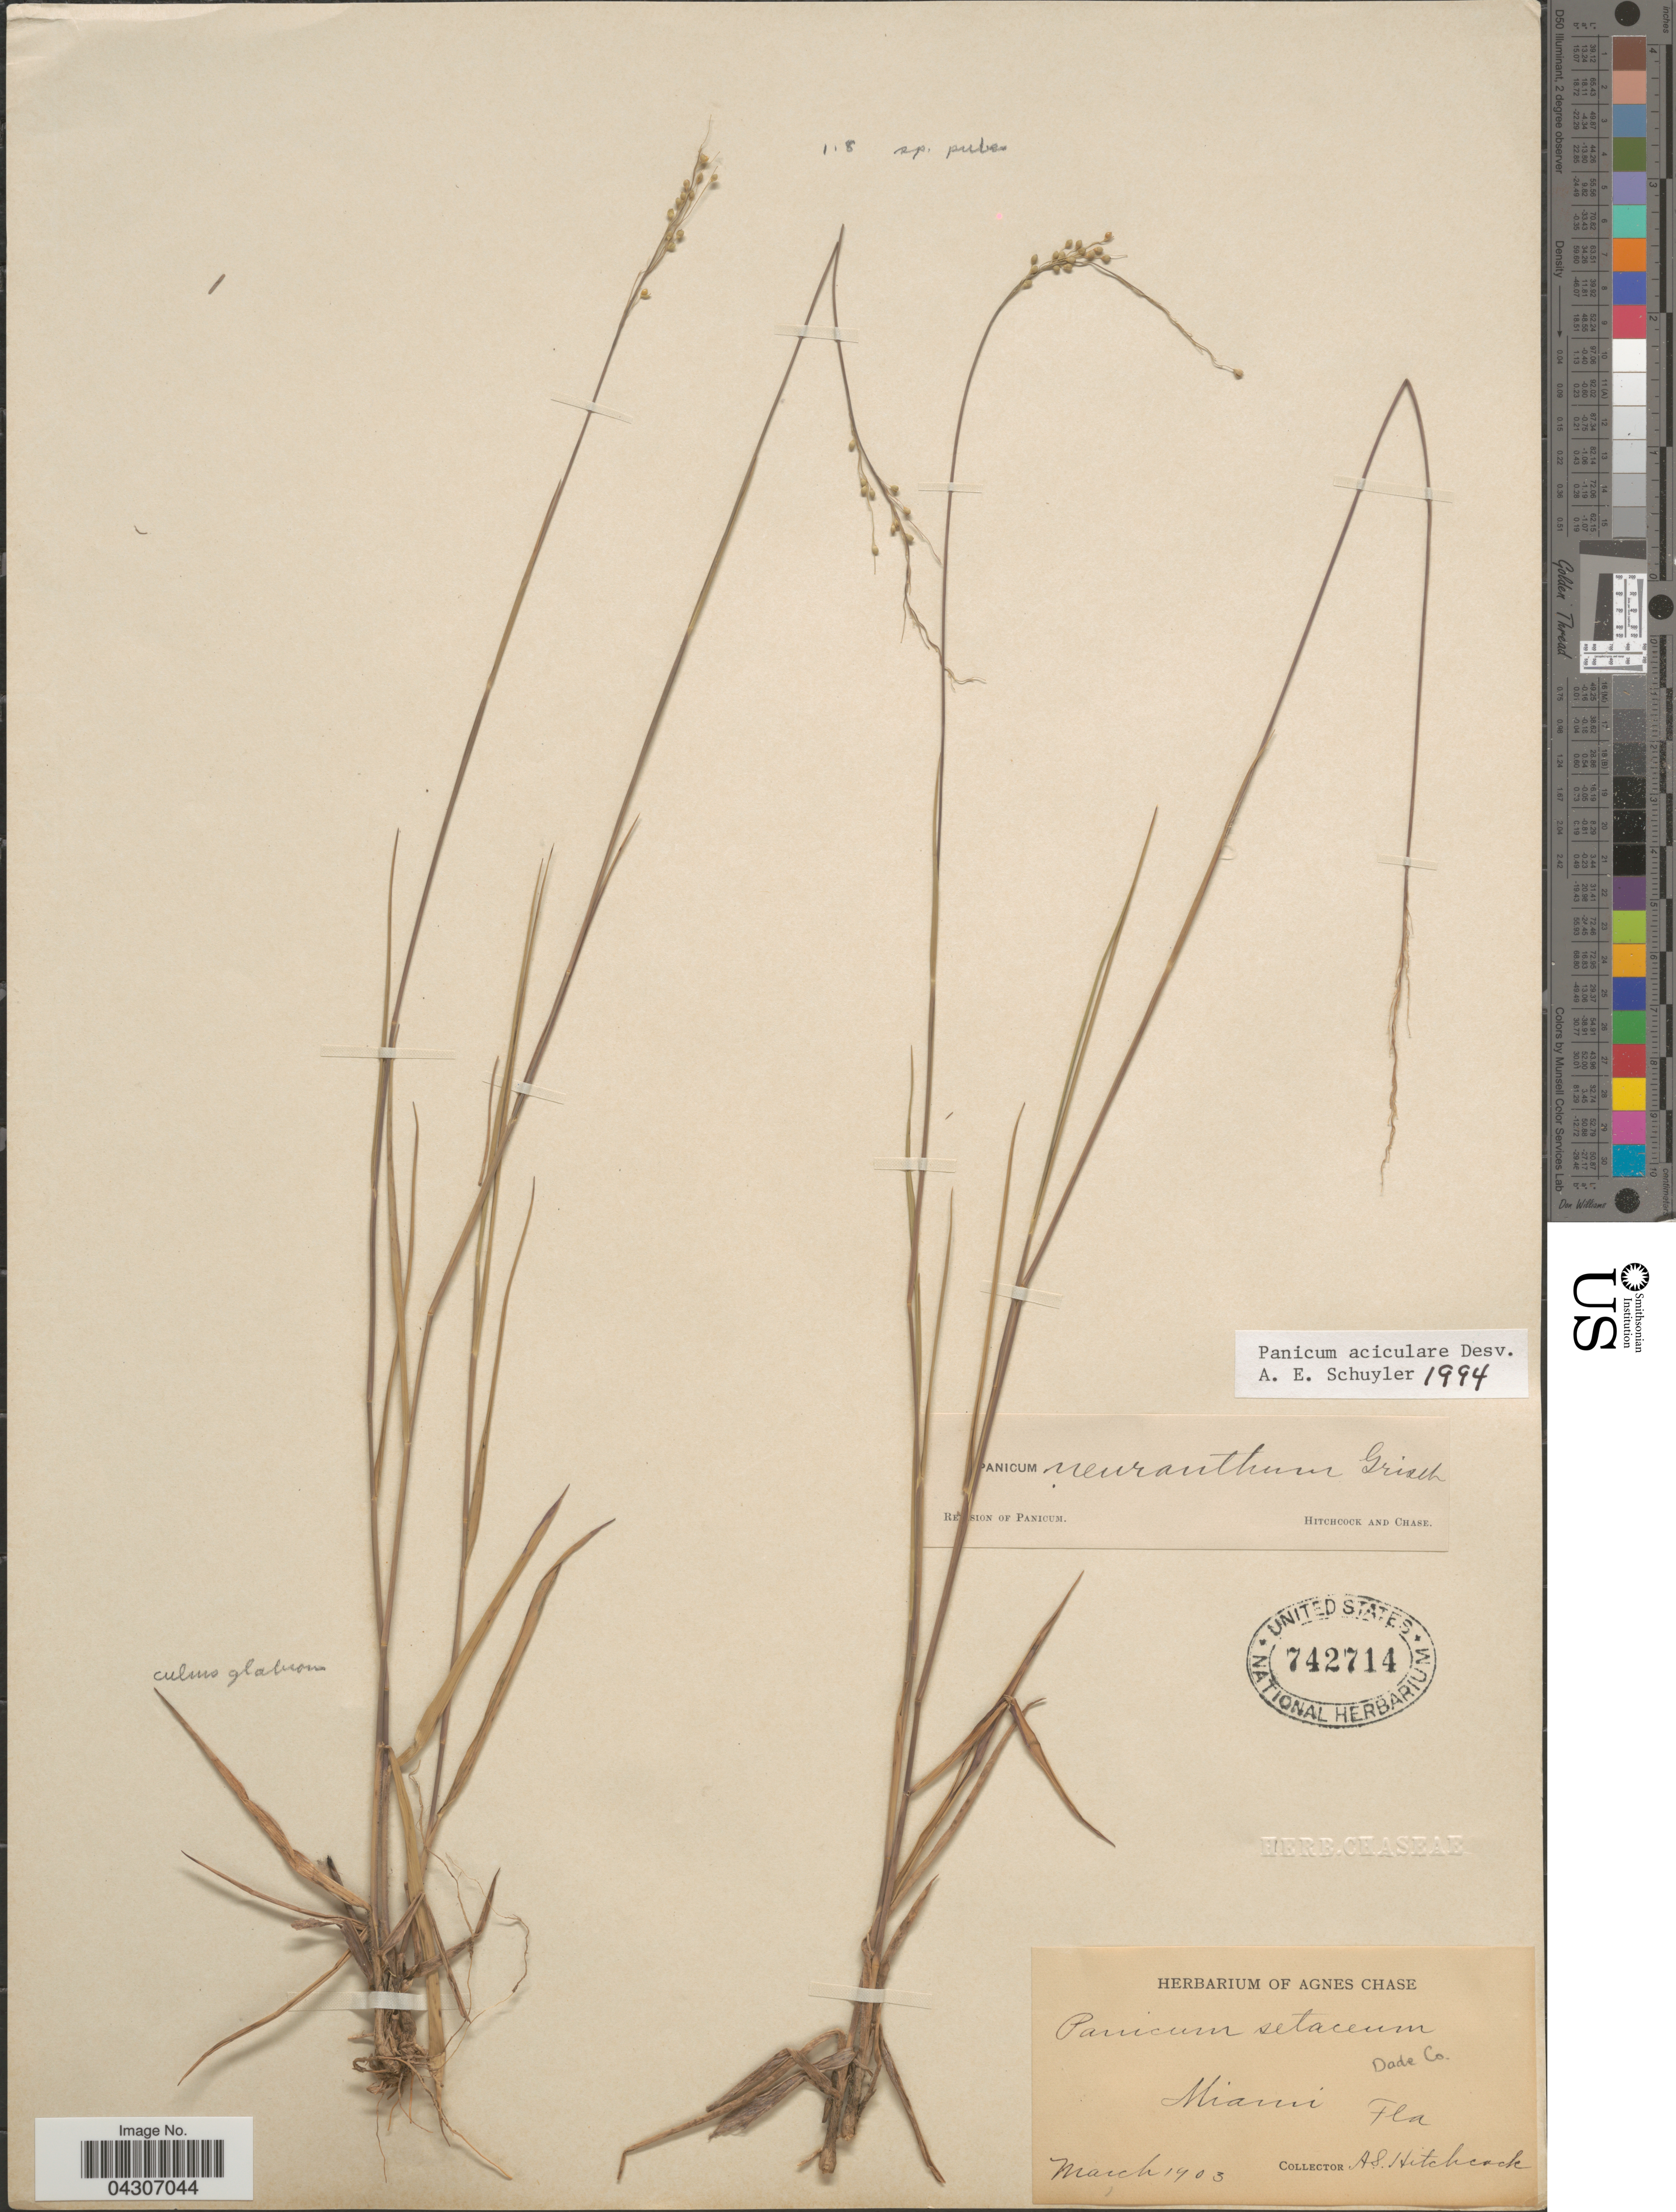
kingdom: Plantae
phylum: Tracheophyta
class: Liliopsida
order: Poales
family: Poaceae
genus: Dichanthelium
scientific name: Dichanthelium aciculare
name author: (Desv. ex Poir.) Gould & C.A. Clark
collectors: A. S. Hitchcock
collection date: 1903-03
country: United States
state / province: Florida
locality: Dade Co. Miami.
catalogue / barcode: US 742714